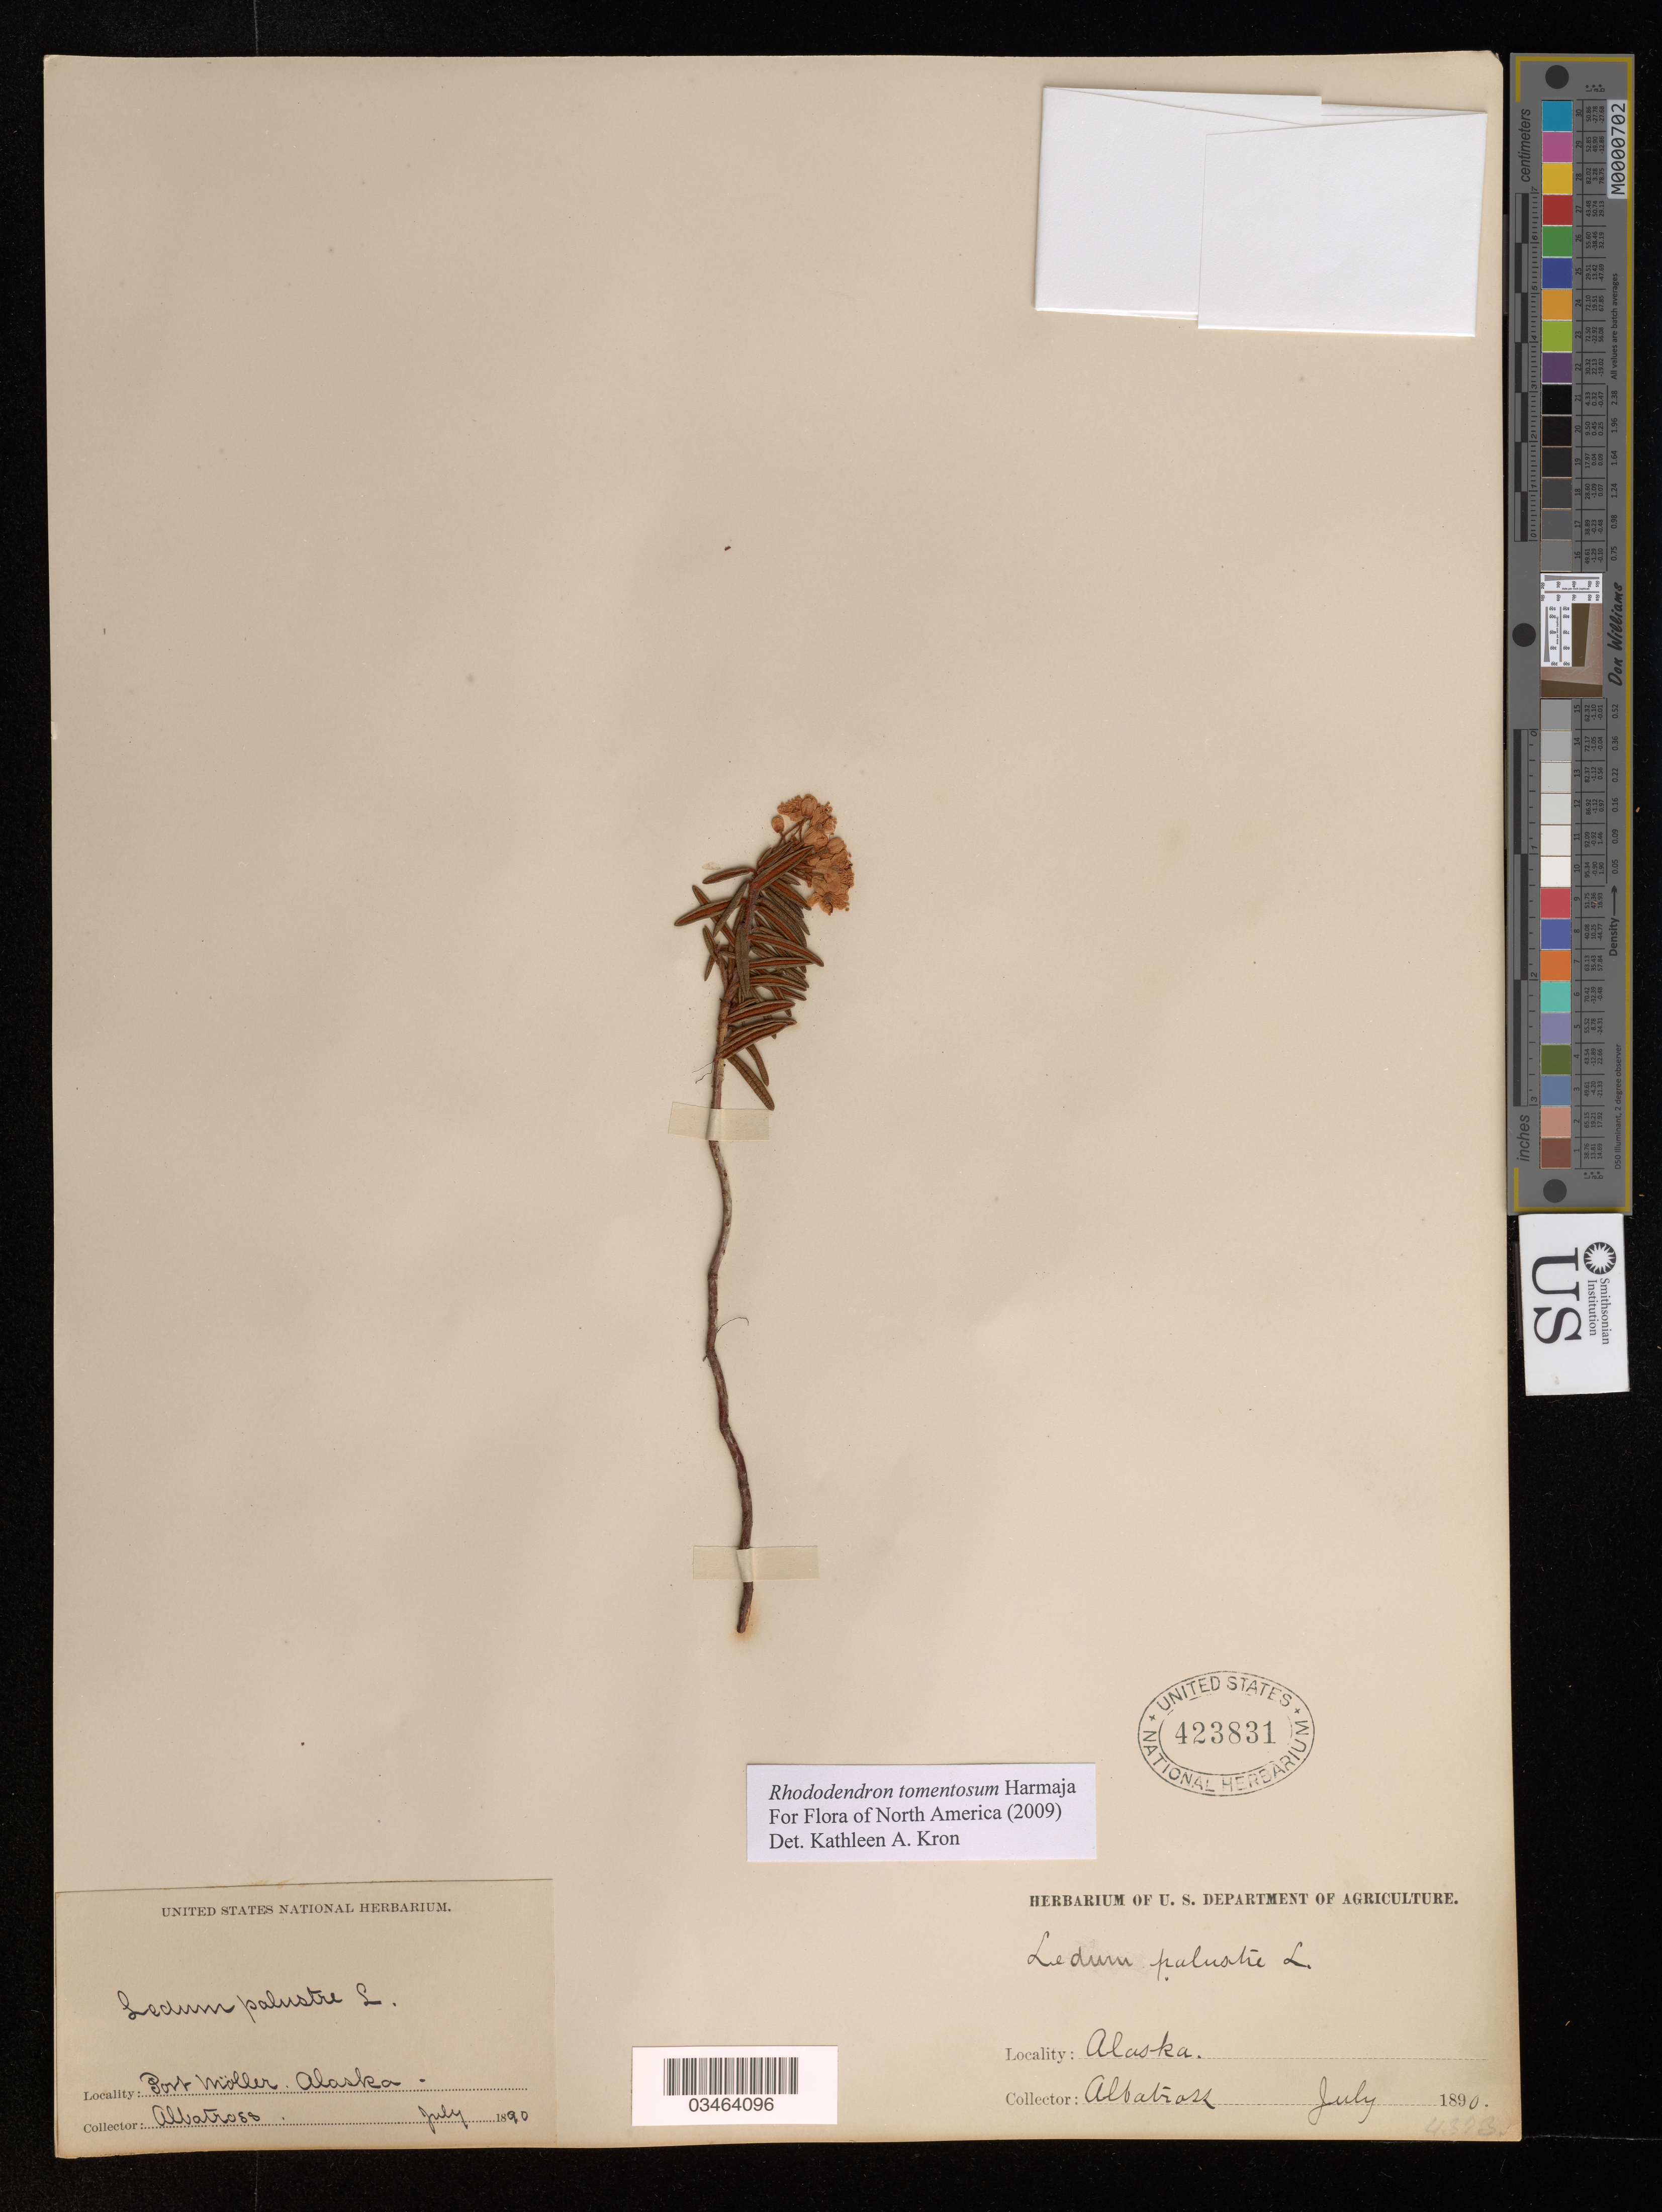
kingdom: Plantae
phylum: Tracheophyta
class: Magnoliopsida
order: Ericales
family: Ericaceae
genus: Rhododendron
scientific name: Rhododendron tomentosum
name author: Harmaja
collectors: Albatross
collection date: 1890-07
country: United States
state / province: Alaska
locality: Port Möller.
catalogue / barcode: US 423831